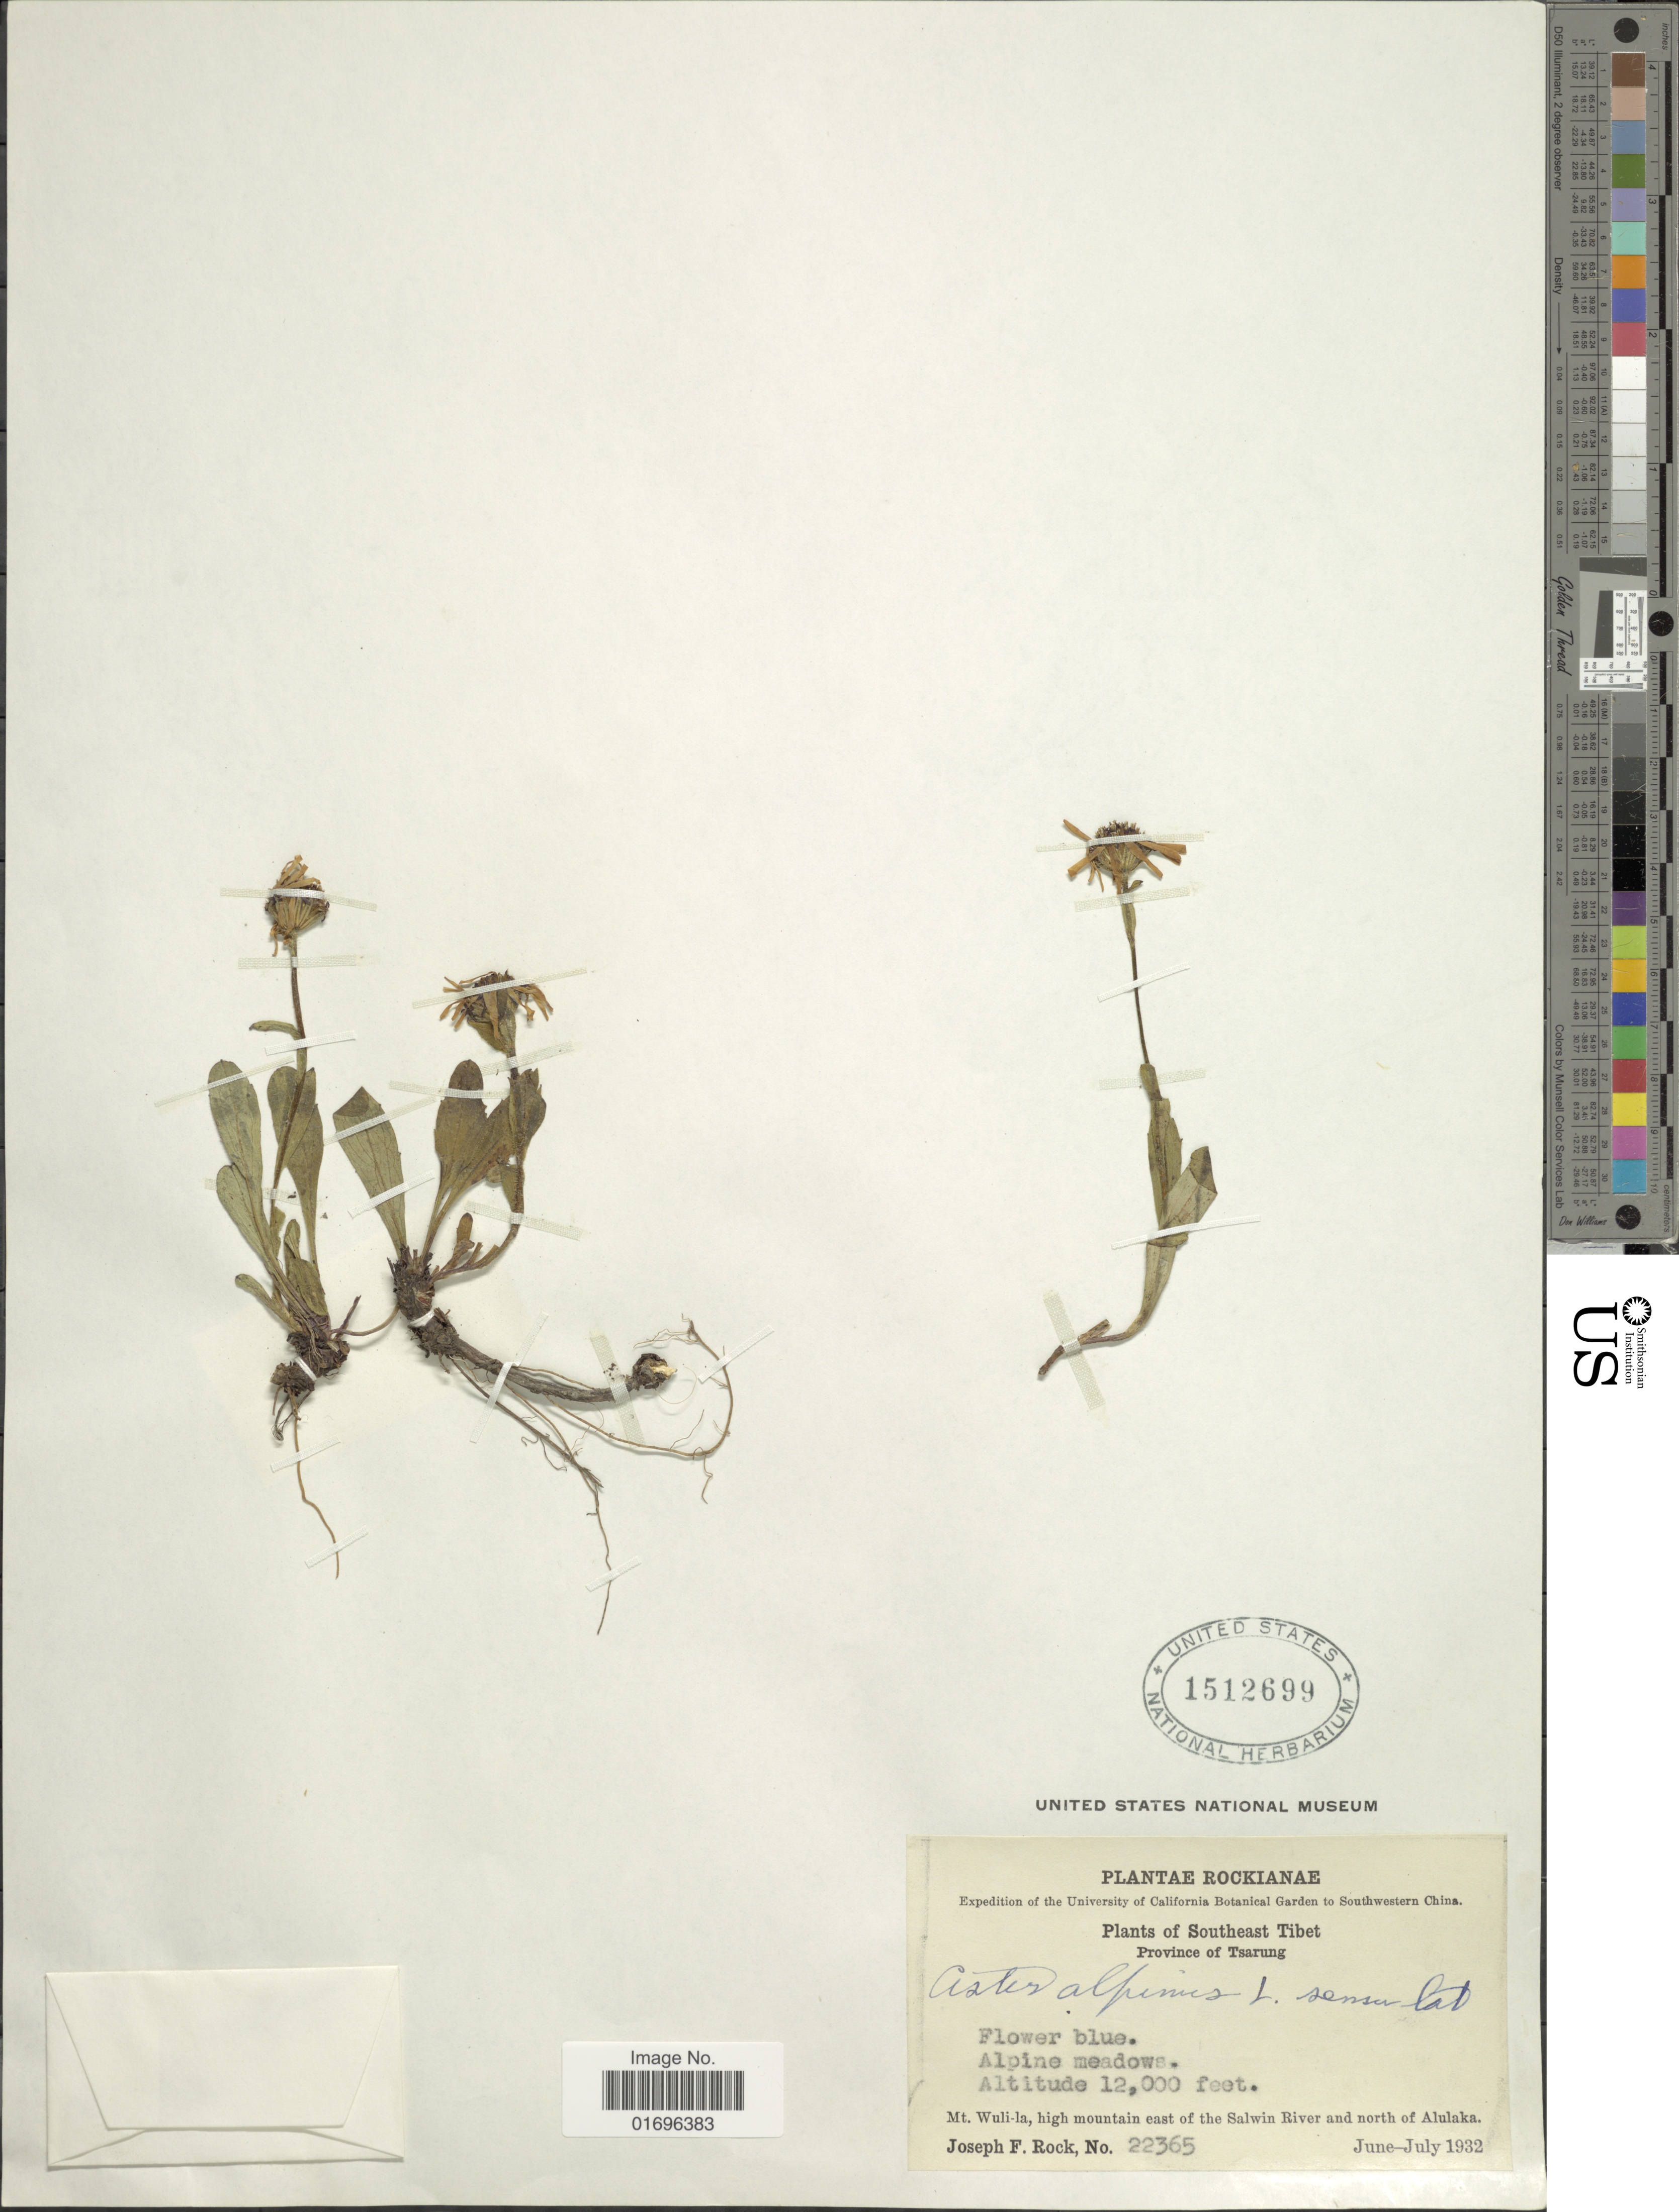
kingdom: Plantae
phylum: Tracheophyta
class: Magnoliopsida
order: Asterales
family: Asteraceae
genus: Aster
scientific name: Aster alpinus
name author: L.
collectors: J. F. Rock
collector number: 22365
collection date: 1932-06/1932-07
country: China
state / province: Xizang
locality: Rockianae. Southeast Tibet. Province of Tsarung. Mt. Wuli-la, high mountain east of the Salwin River and north of Alulaka.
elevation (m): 3658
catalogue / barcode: US 1512699